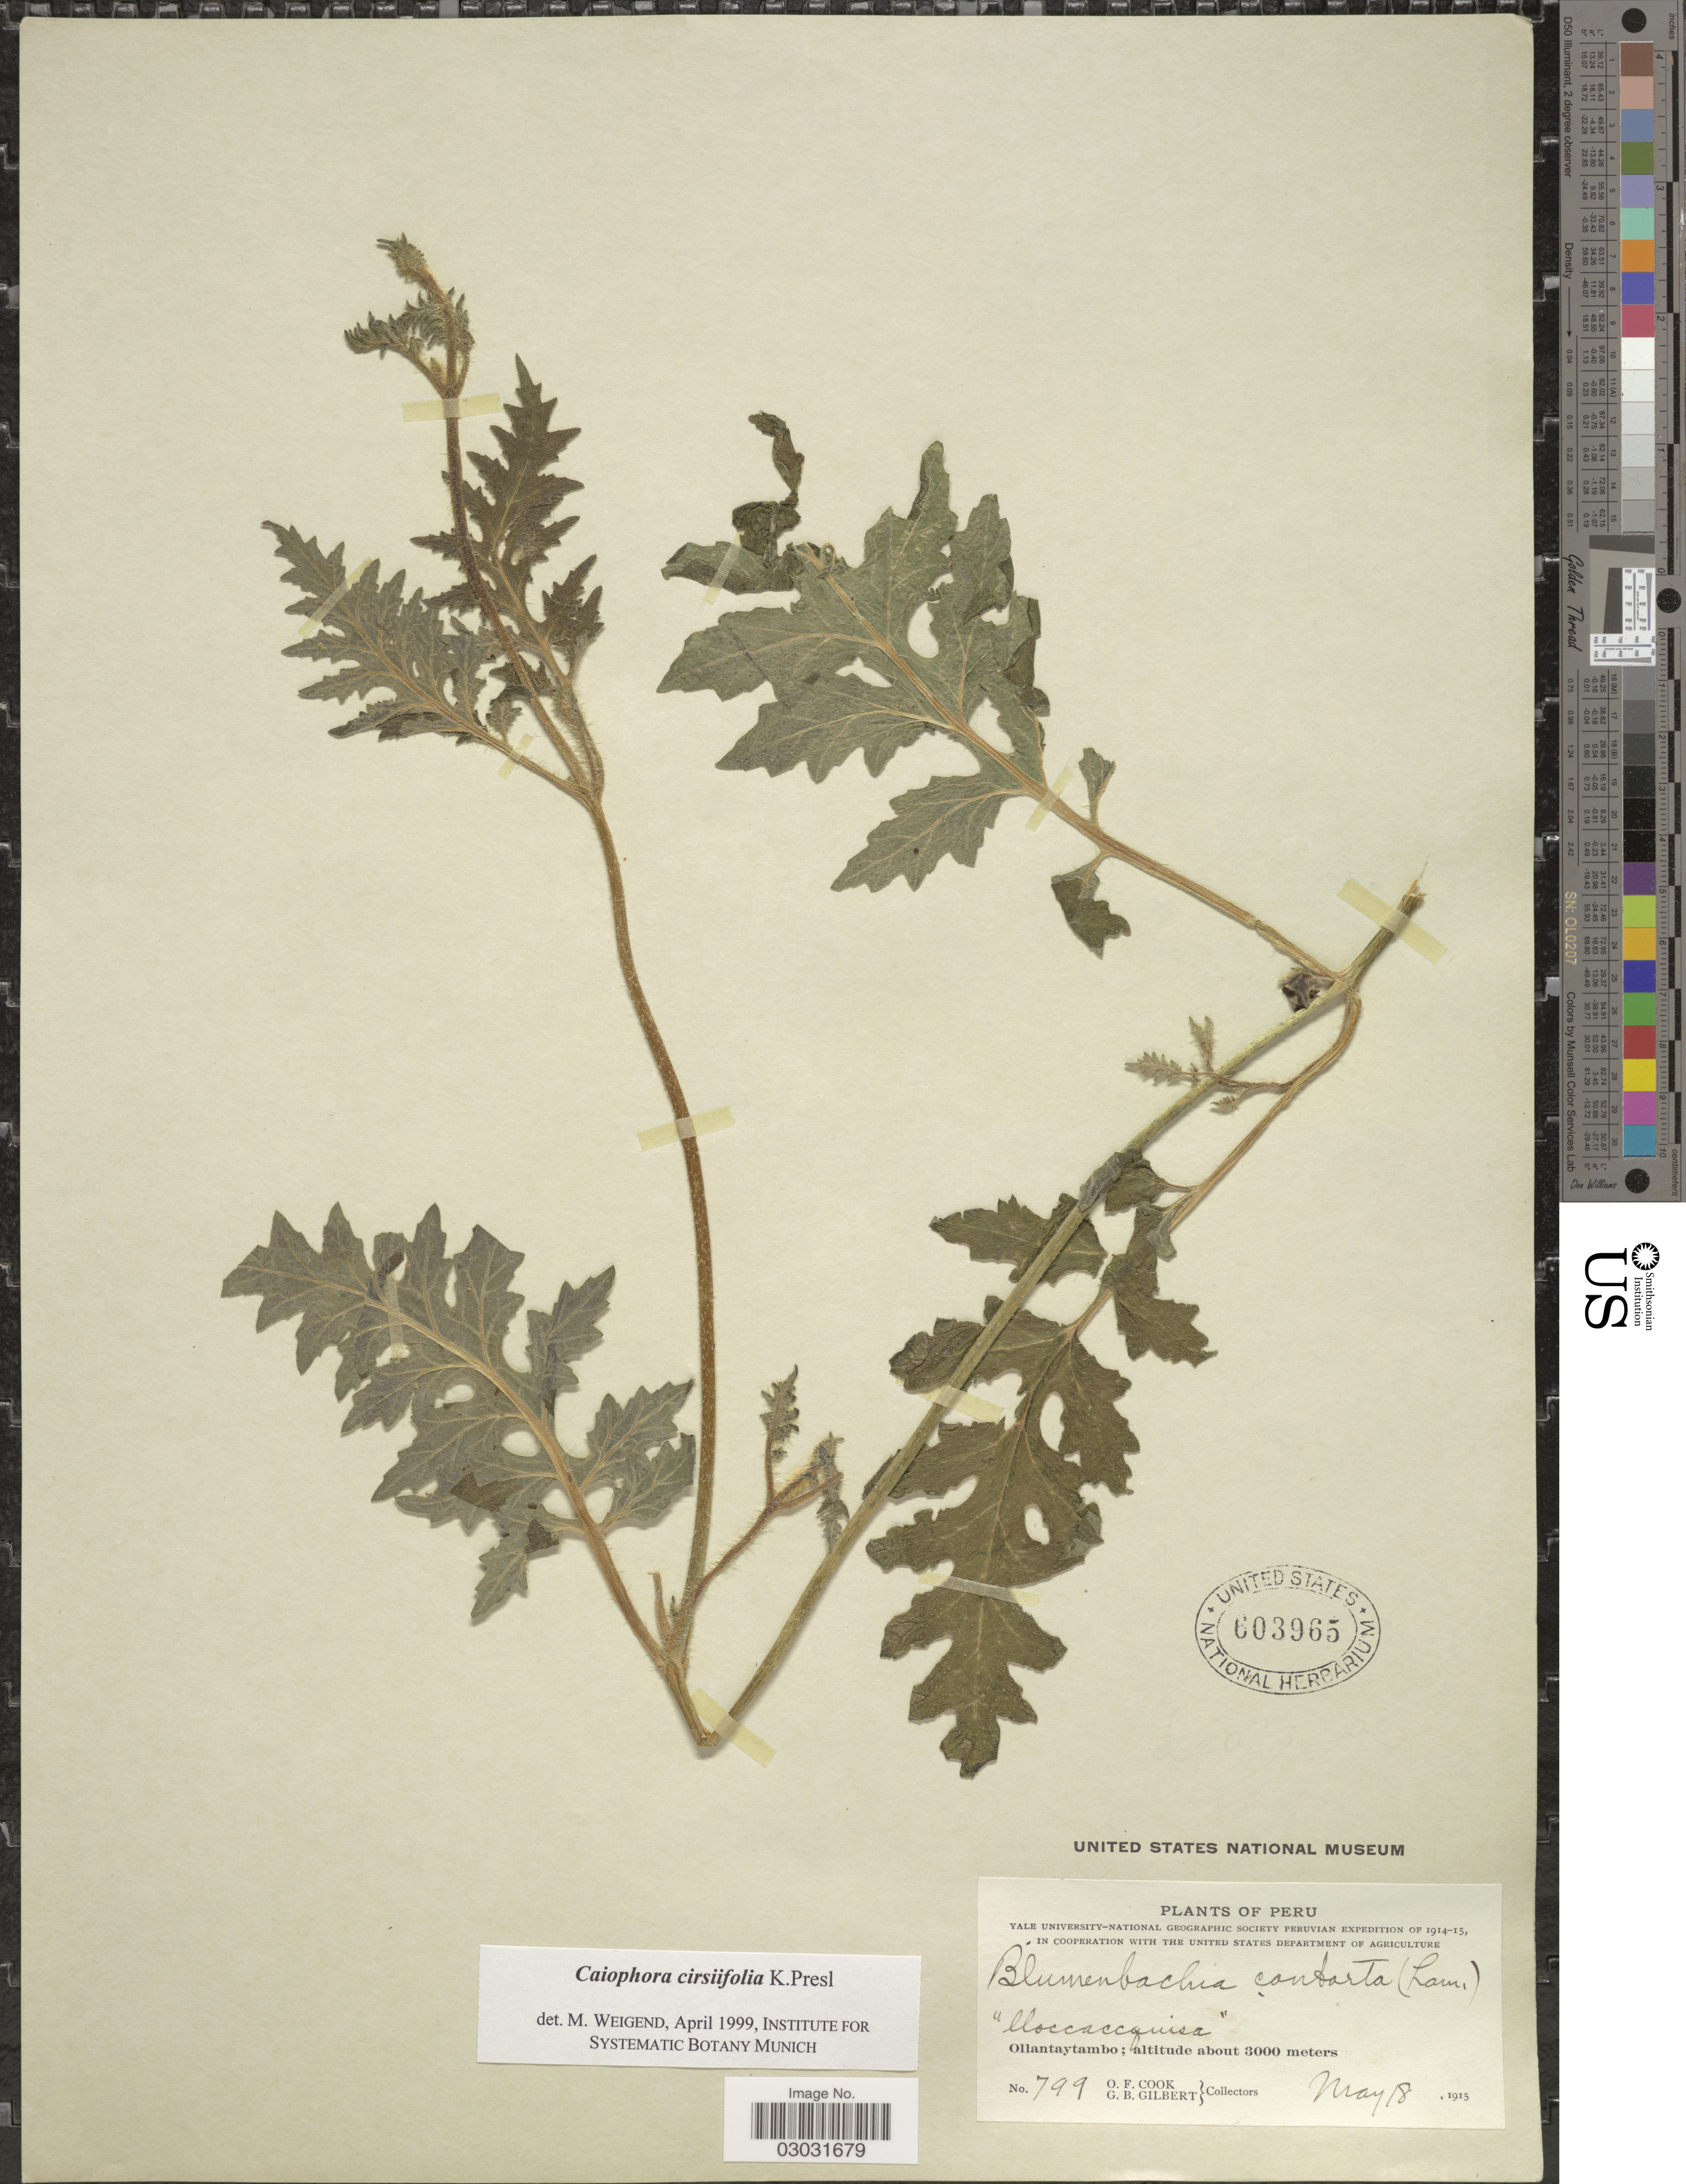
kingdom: Plantae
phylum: Tracheophyta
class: Magnoliopsida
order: Cornales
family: Loasaceae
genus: Caiophora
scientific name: Caiophora cirsiifolia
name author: C. Presl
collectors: O. F. Cook & G. B. Gilbert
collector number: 799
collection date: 1915-05-18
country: Peru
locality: Ollantaytambo.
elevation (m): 3000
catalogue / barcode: US 603965